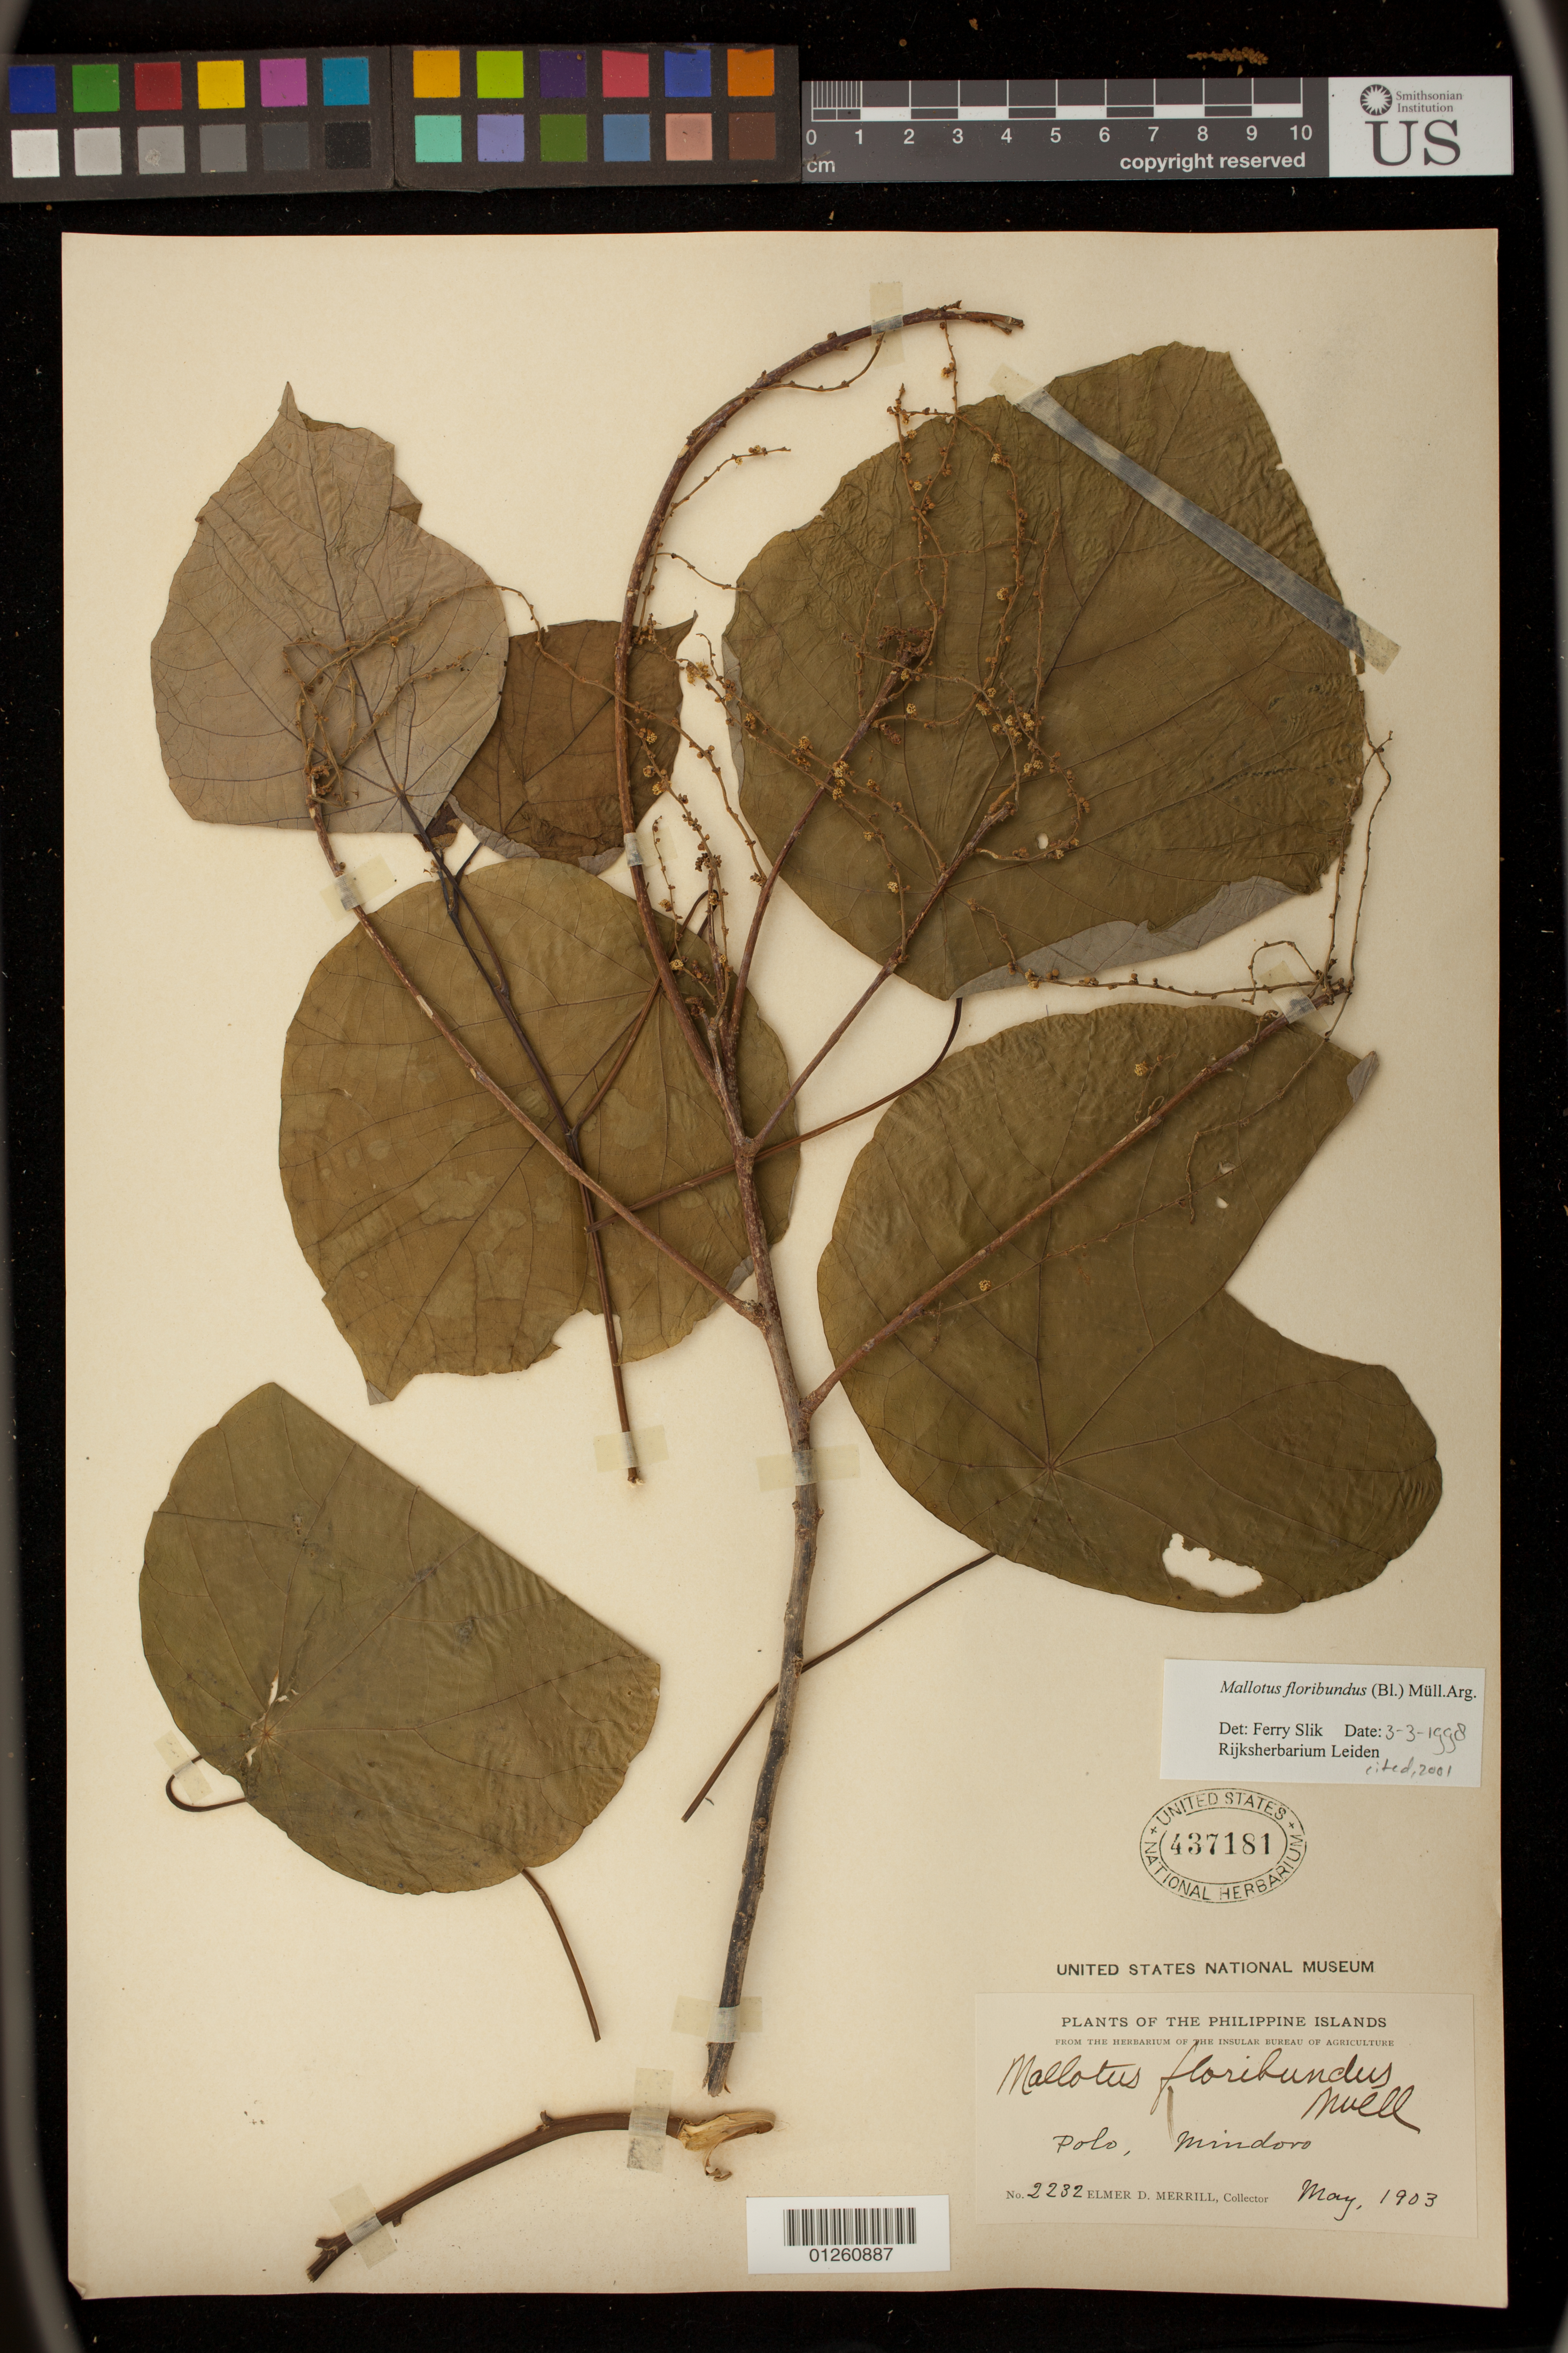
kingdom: Plantae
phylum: Tracheophyta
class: Magnoliopsida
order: Malpighiales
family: Euphorbiaceae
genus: Mallotus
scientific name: Mallotus floribundus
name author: (Blume) Müll. Arg.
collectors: E. D. Merrill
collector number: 2232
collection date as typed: May 1903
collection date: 1903-05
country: Philippines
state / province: Mimaropa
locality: Polo, Mindoro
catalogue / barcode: US 437181